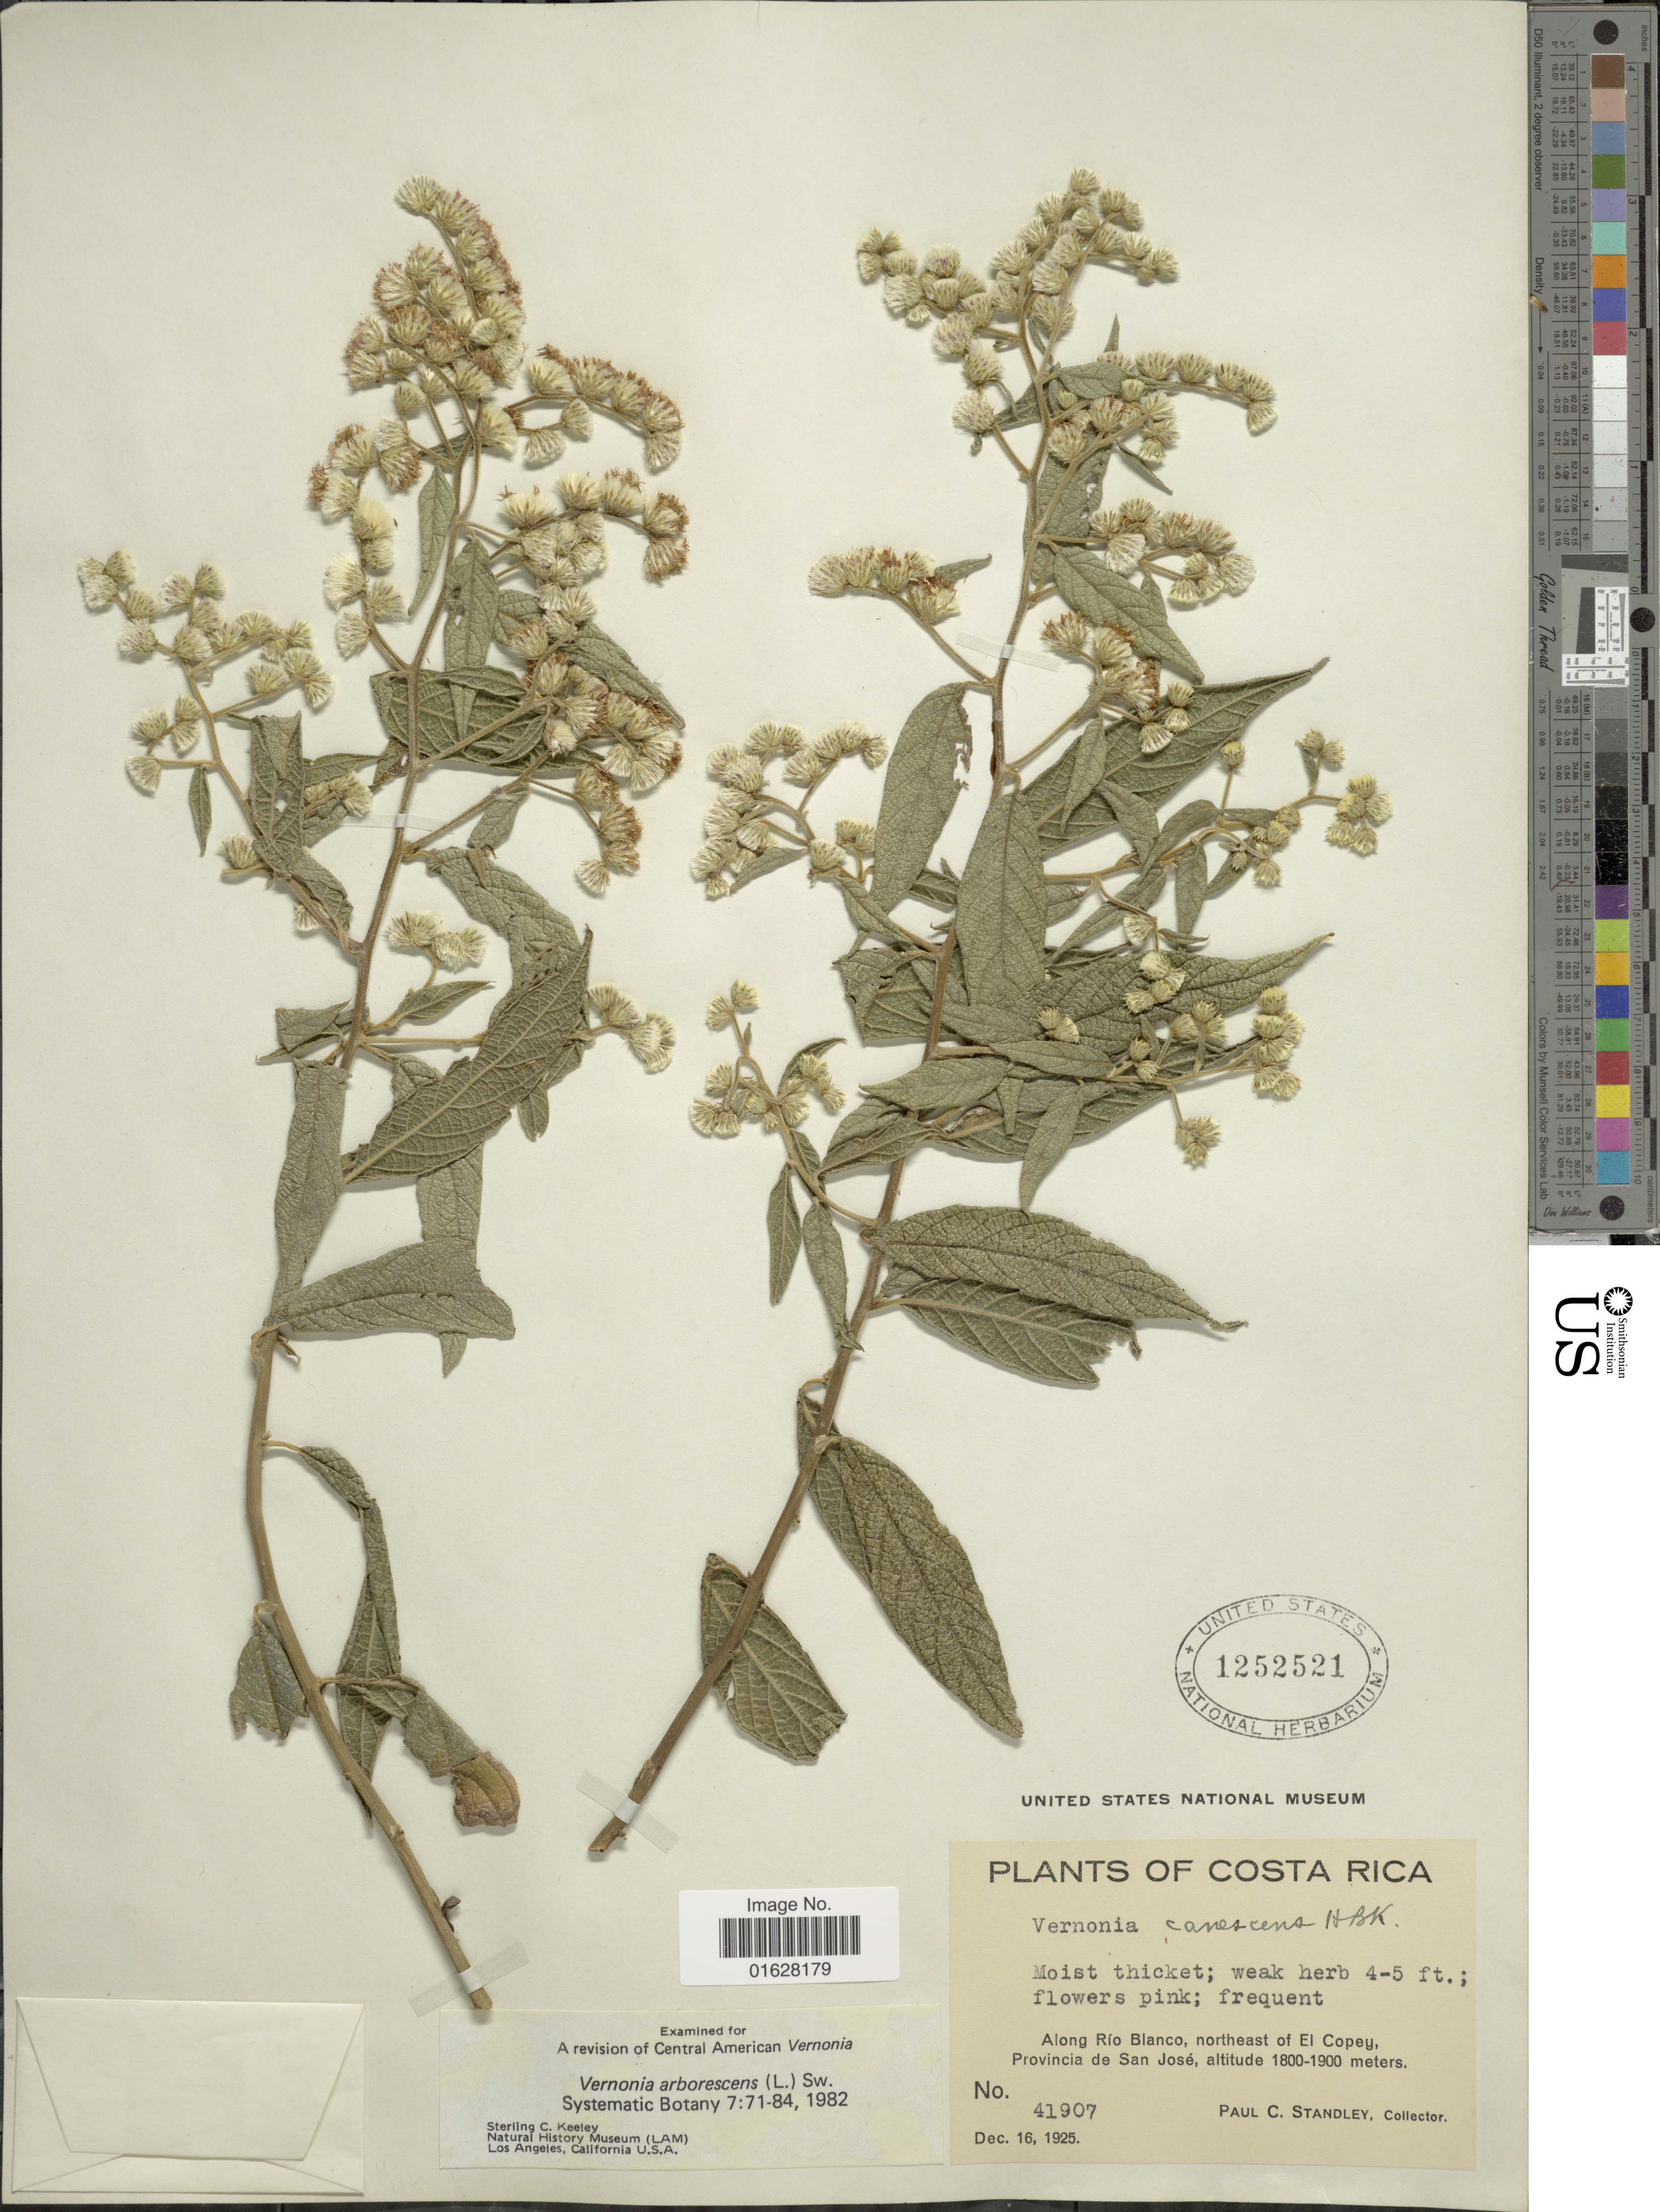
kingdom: Plantae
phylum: Tracheophyta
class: Magnoliopsida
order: Asterales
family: Asteraceae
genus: Lepidaploa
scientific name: Lepidaploa canescens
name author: (Kunth) H. Rob.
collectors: P. C. Standley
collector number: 41907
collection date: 1925-12-16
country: Costa Rica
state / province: San José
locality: Along Rio Blanco, northeast of El Copey, provincia de San Jose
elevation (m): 1800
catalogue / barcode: US 1252521